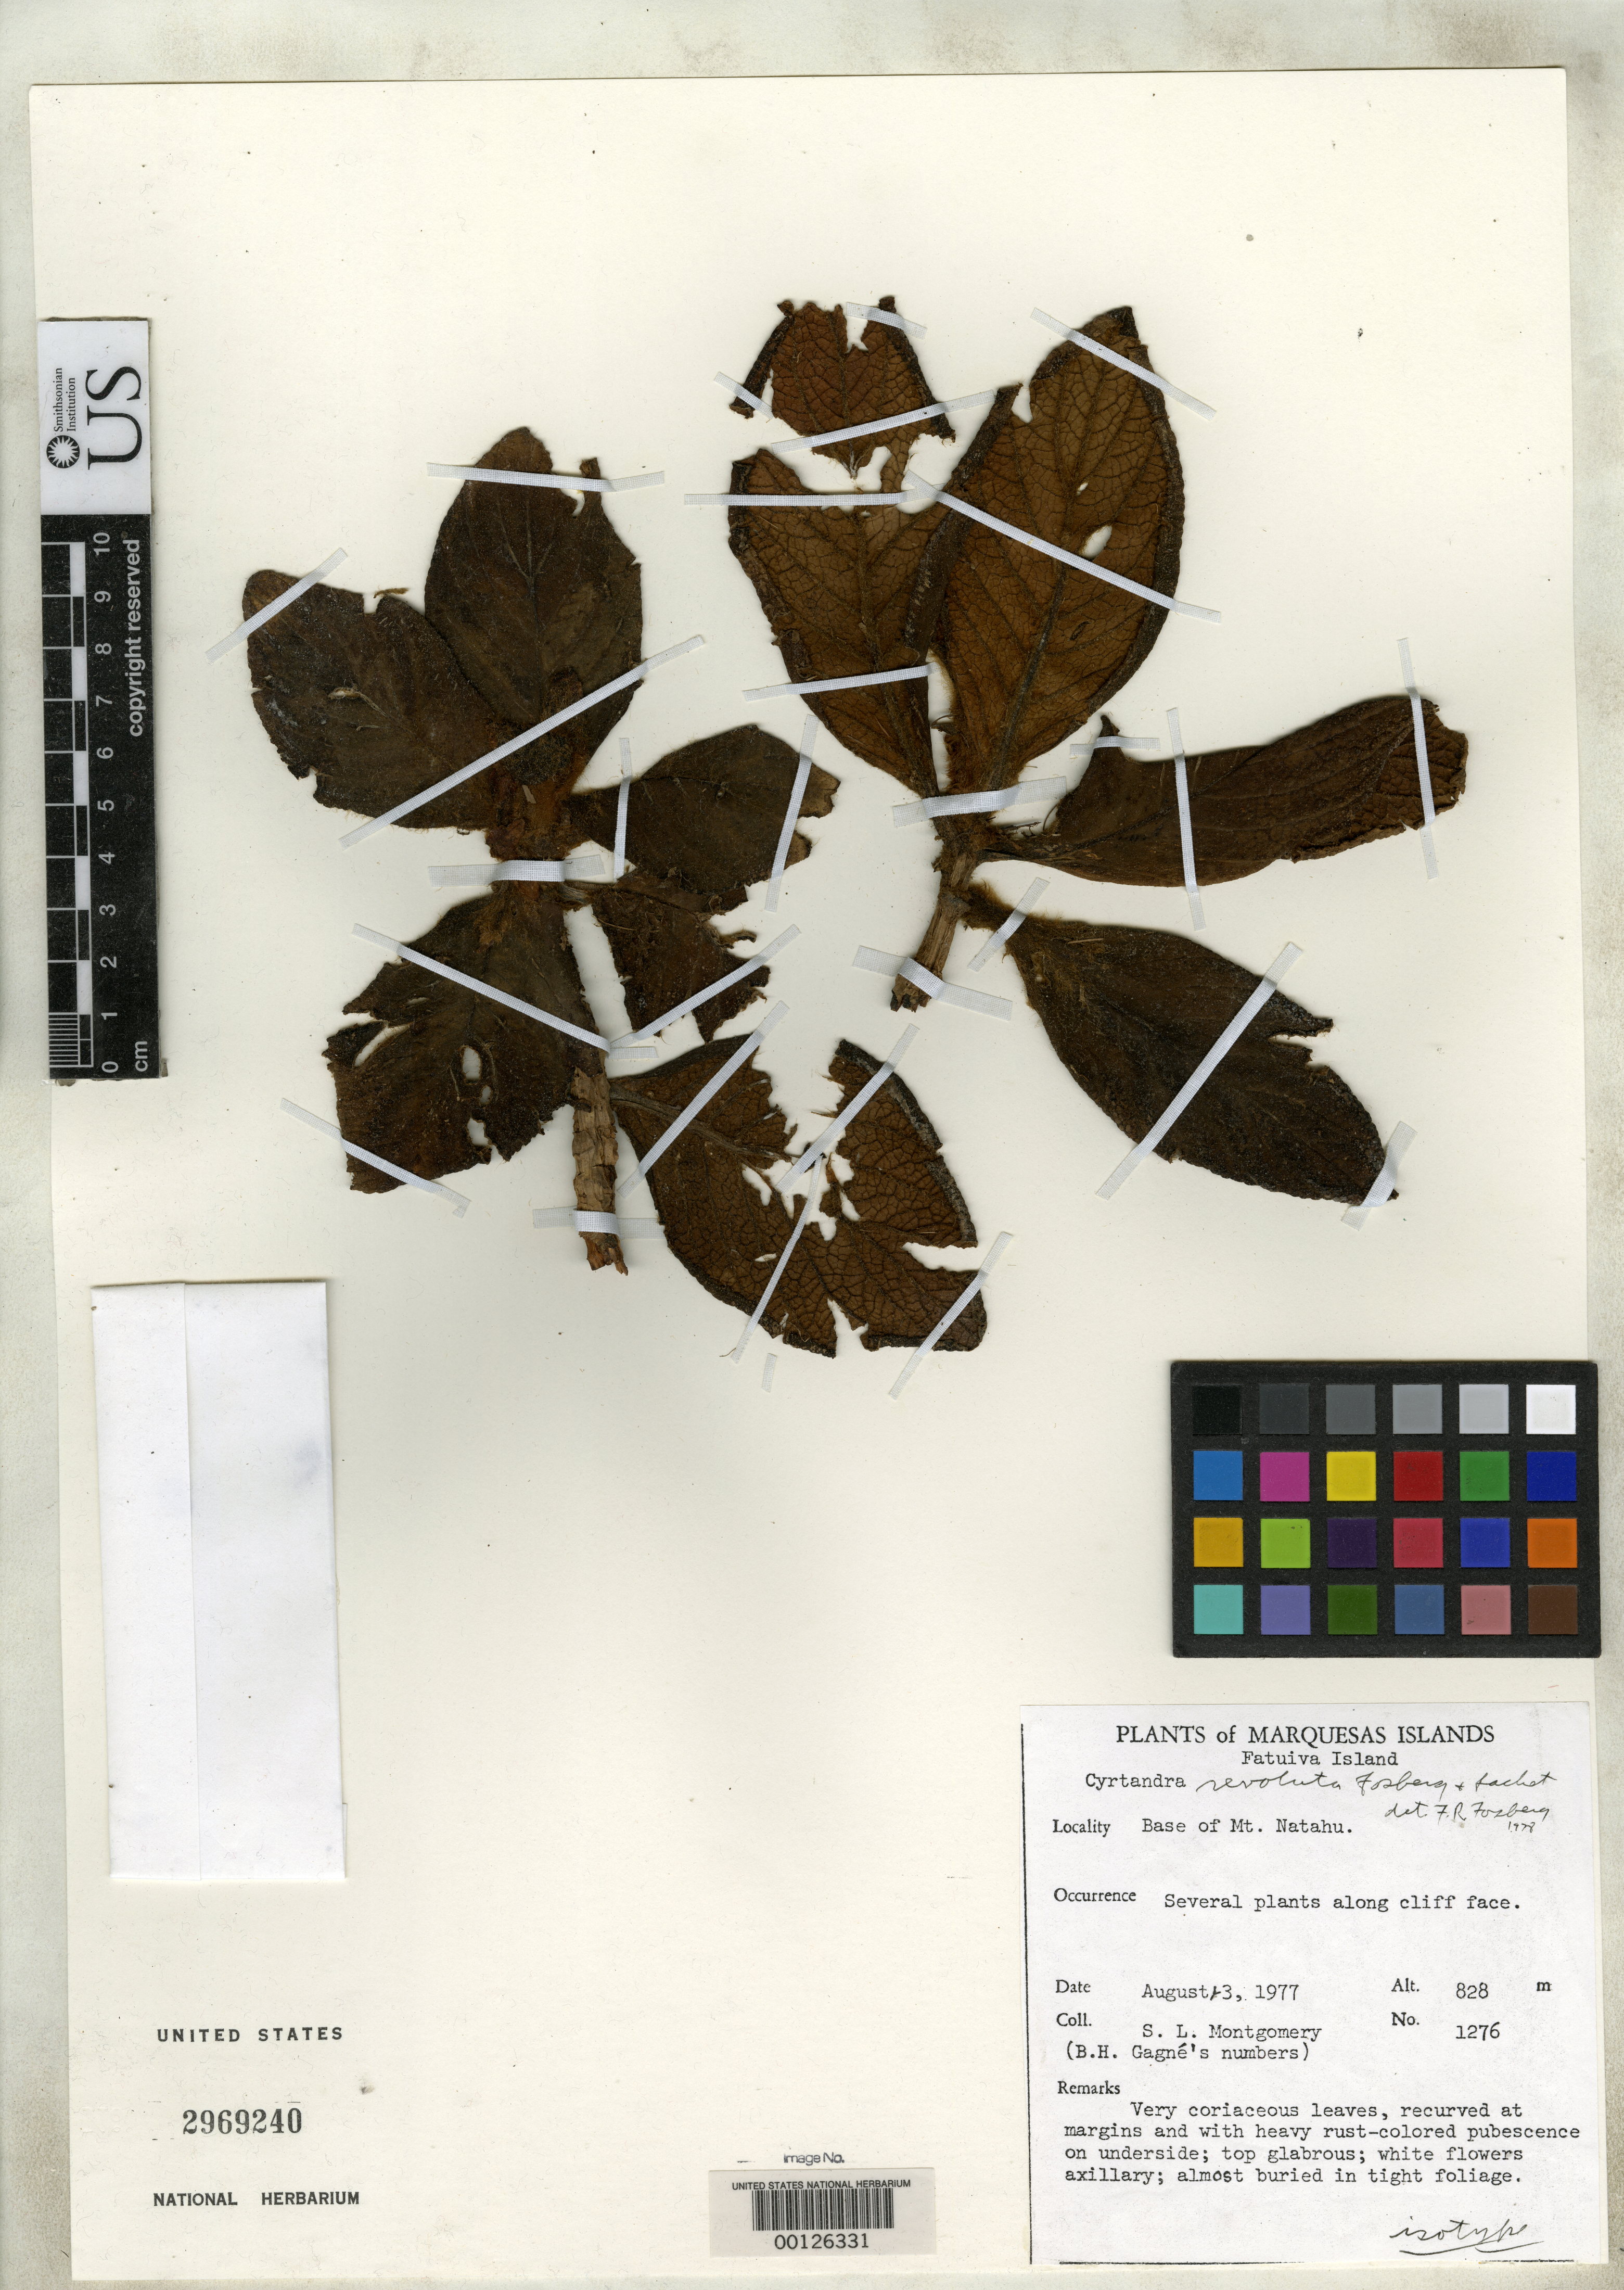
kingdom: Plantae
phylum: Tracheophyta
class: Magnoliopsida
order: Lamiales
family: Gesneriaceae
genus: Cyrtandra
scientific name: Cyrtandra revoluta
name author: Fosberg & Sachet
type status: Isotype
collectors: S. Montgomery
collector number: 1276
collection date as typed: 01 Aug 1977 to 03 Aug 1977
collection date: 1977-08-01/1977-08-03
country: French Polynesia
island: Fatu Hiva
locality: Base of Mt. Natahu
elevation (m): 828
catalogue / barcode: US 2969240